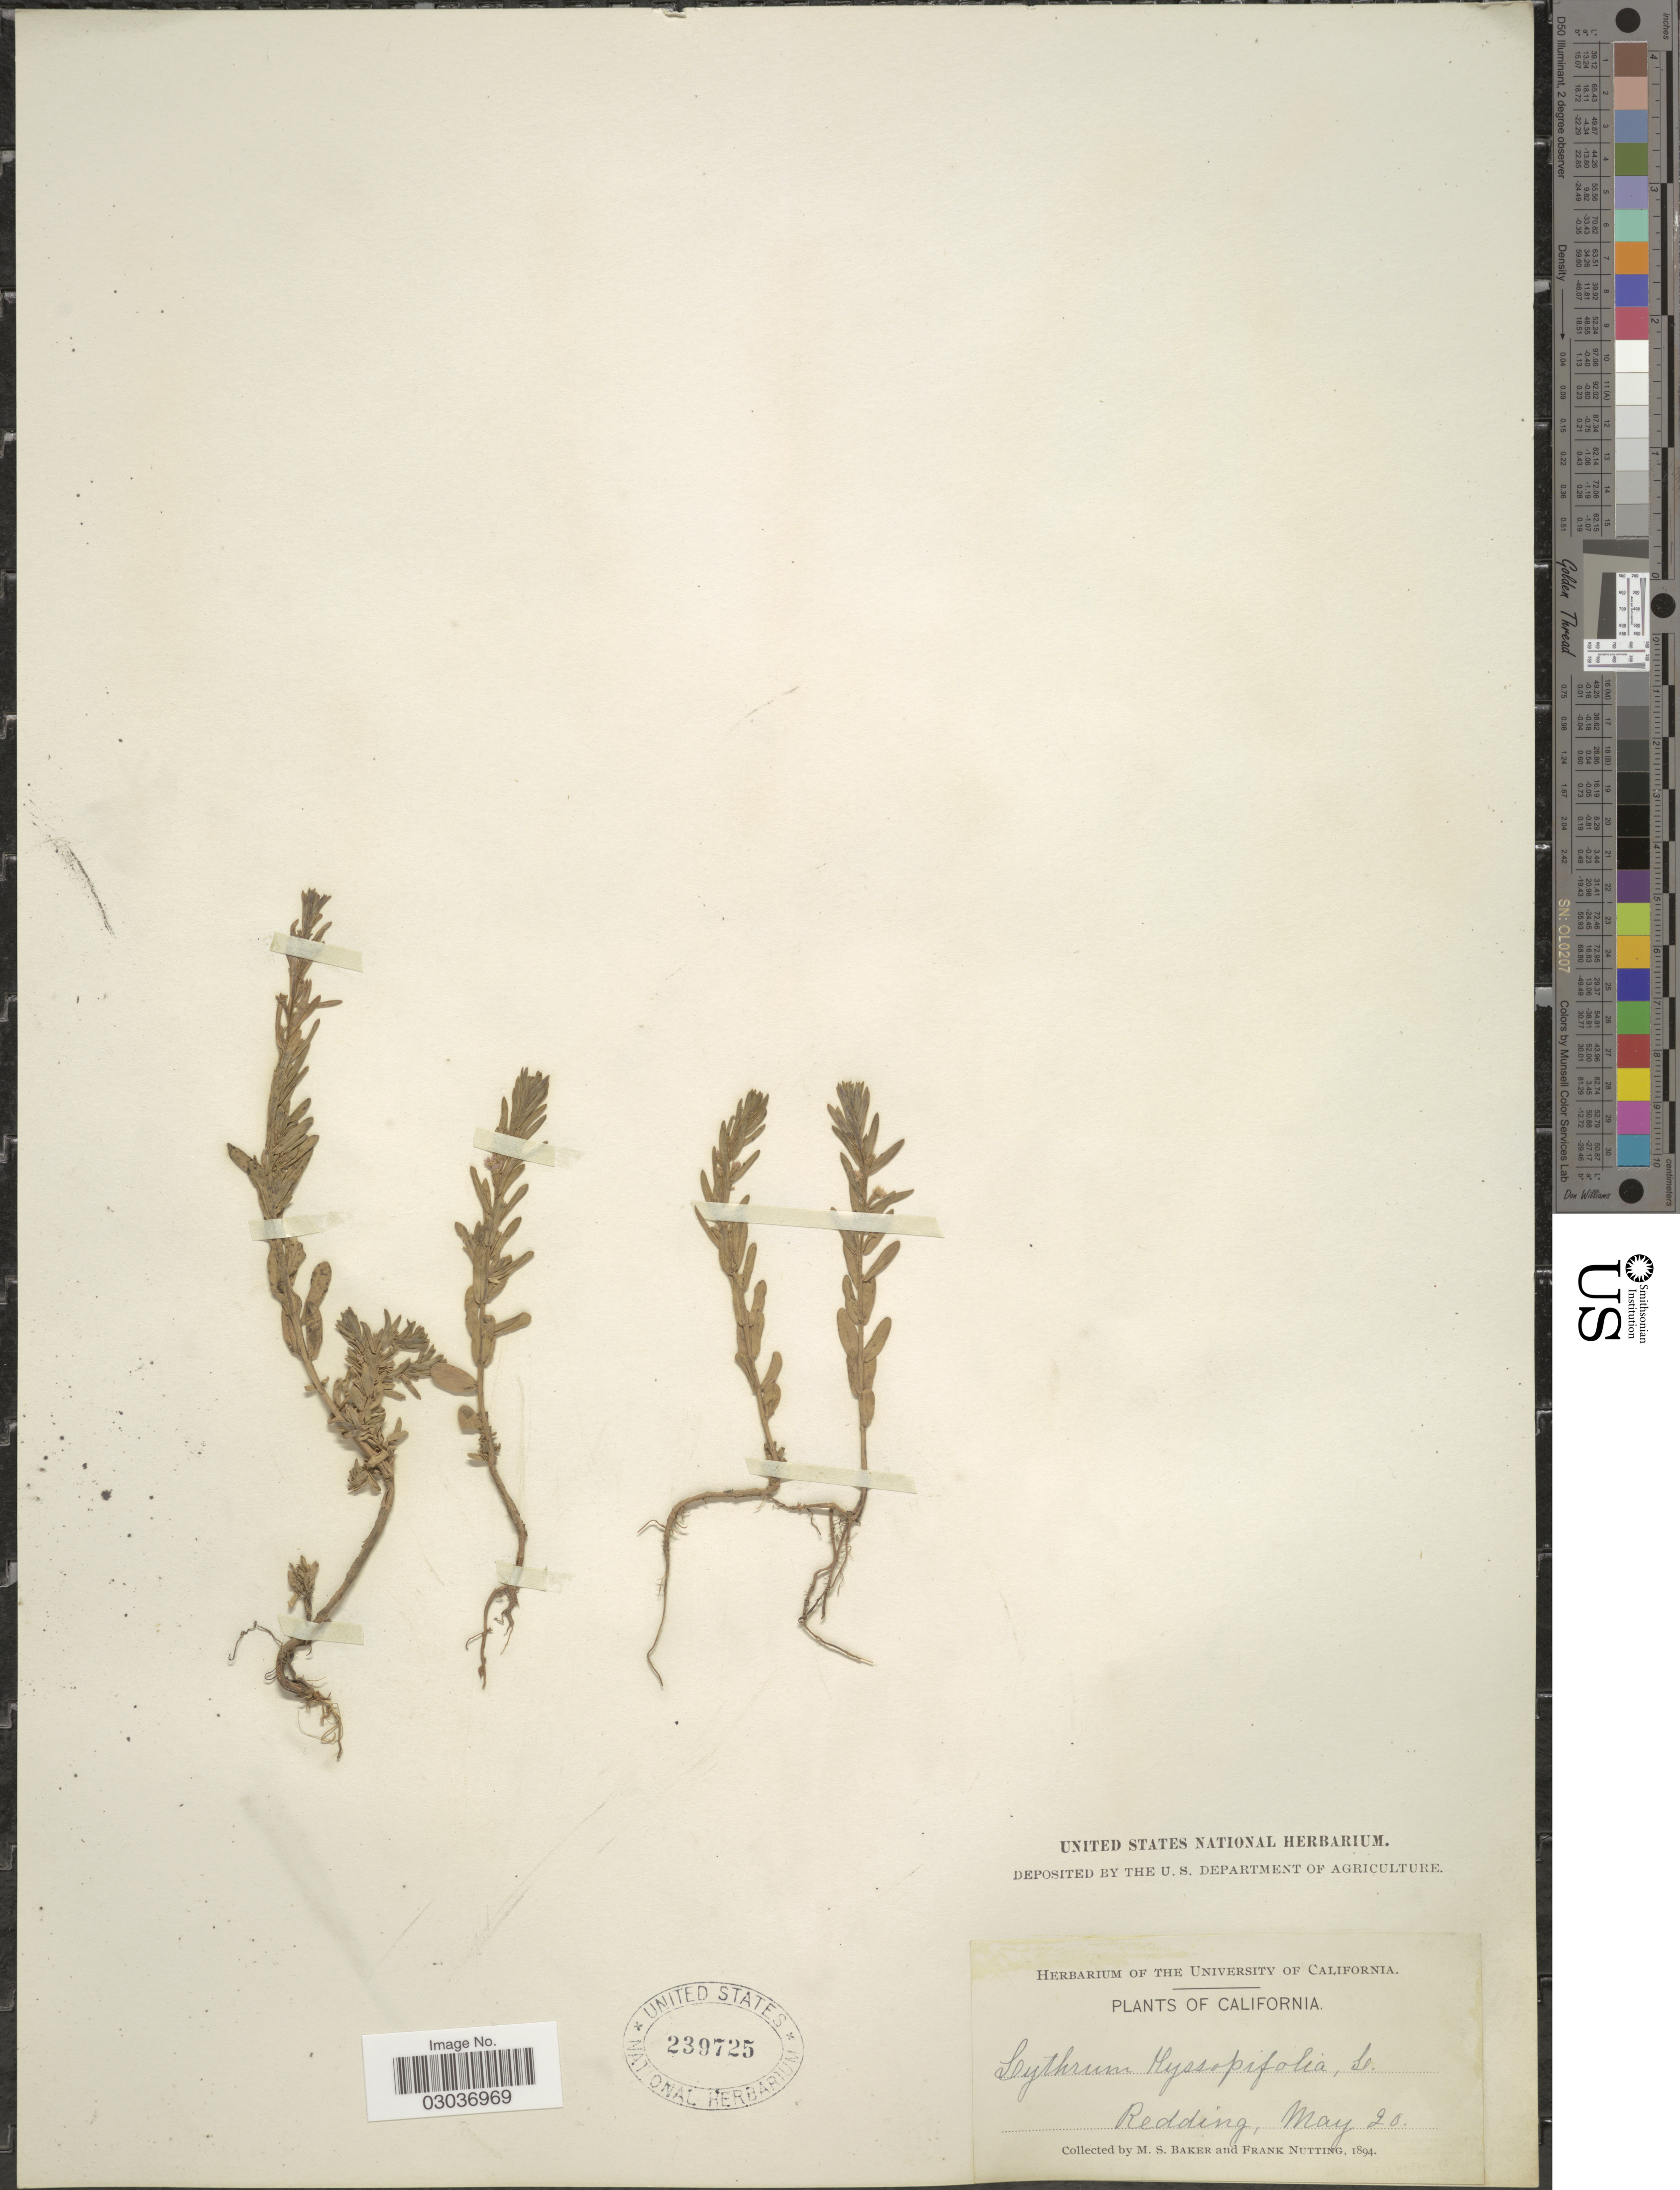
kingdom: Plantae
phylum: Tracheophyta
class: Magnoliopsida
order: Myrtales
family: Lythraceae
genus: Lythrum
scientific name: Lythrum hyssopifolia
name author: L.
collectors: M. S. Baker & F. Nutting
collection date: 1894-05-20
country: United States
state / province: California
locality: Redding.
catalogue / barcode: US 239725